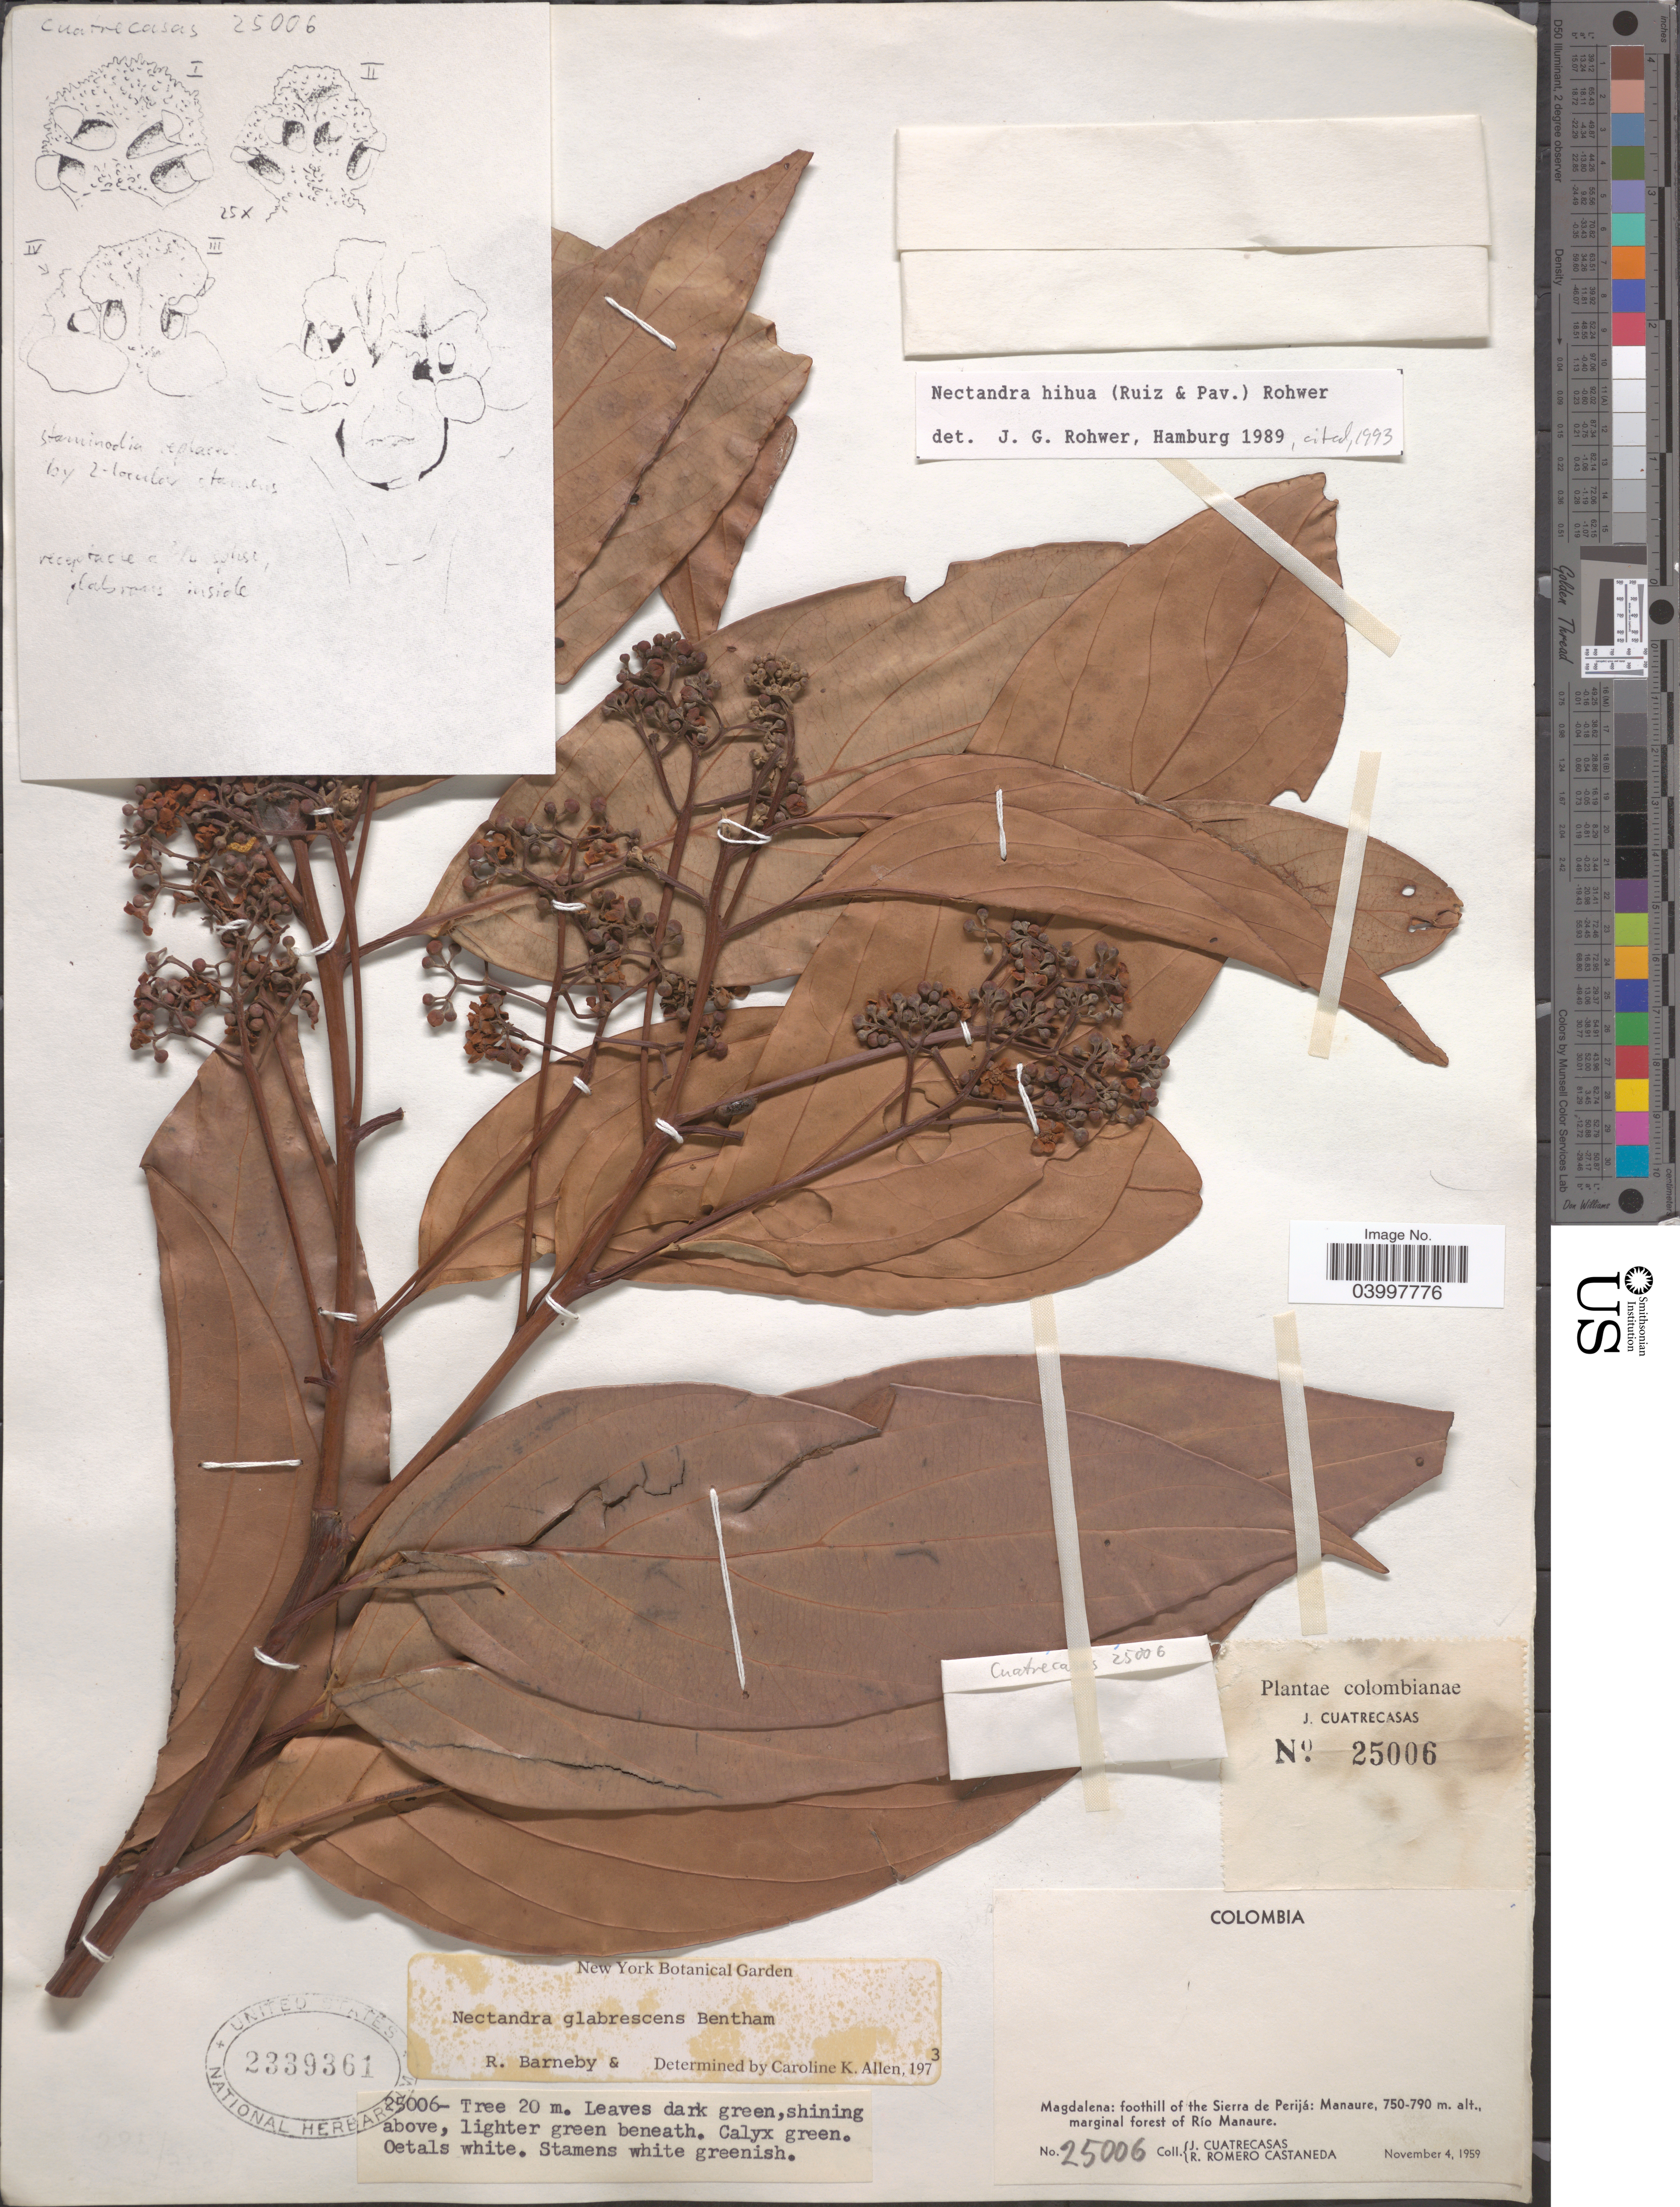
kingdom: Plantae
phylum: Tracheophyta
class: Magnoliopsida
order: Laurales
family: Lauraceae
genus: Nectandra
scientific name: Nectandra hihua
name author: (Ruiz & Pav.) Rohwer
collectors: J. Cuatrecasas & R. Romero Castañeda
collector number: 25006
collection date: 1959-11-04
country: Colombia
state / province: Magdalena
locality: Foothill of the Sierra de Perijá: Manaure, marginal forest of Río Manaure.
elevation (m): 750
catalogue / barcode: US 2339361